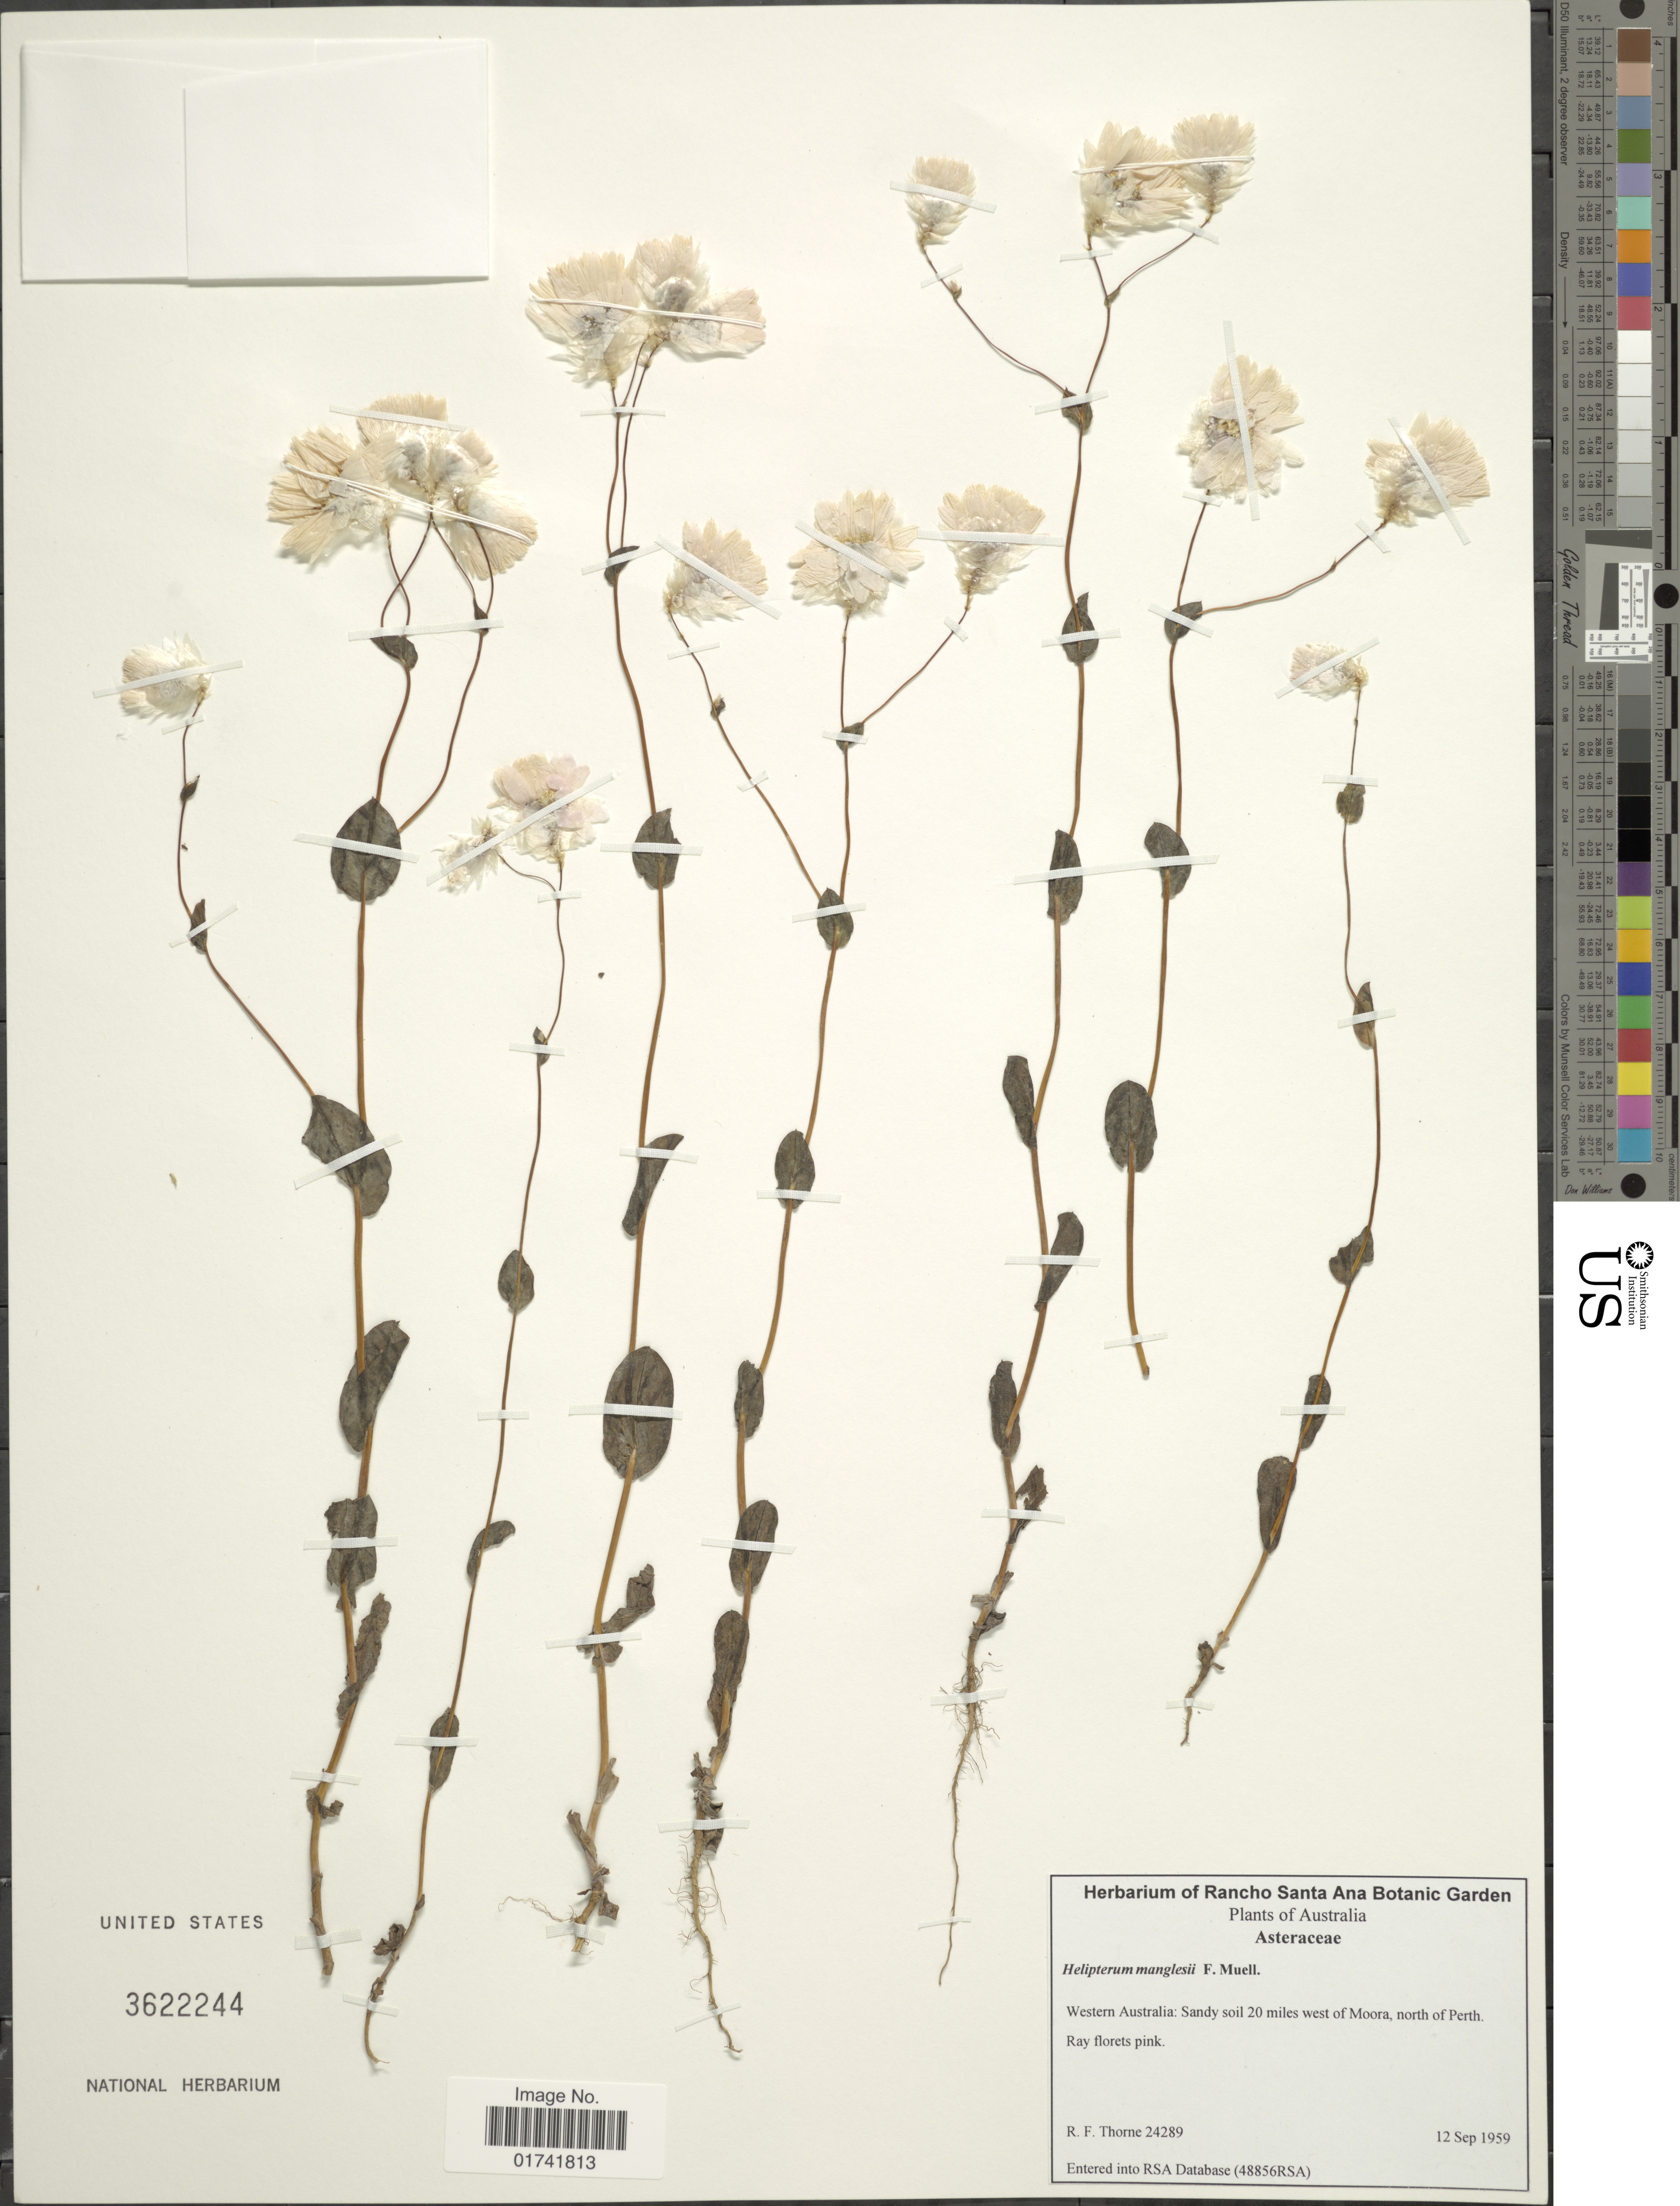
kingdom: Plantae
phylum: Tracheophyta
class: Magnoliopsida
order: Asterales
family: Asteraceae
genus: Rhodanthe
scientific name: Rhodanthe manglesii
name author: Lindl.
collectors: R. F. Thorne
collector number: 24289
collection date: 1959-09-12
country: Australia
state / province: Western Australia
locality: Sandy soil 20 miles west of Moora, north of Perth.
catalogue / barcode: US 3622244